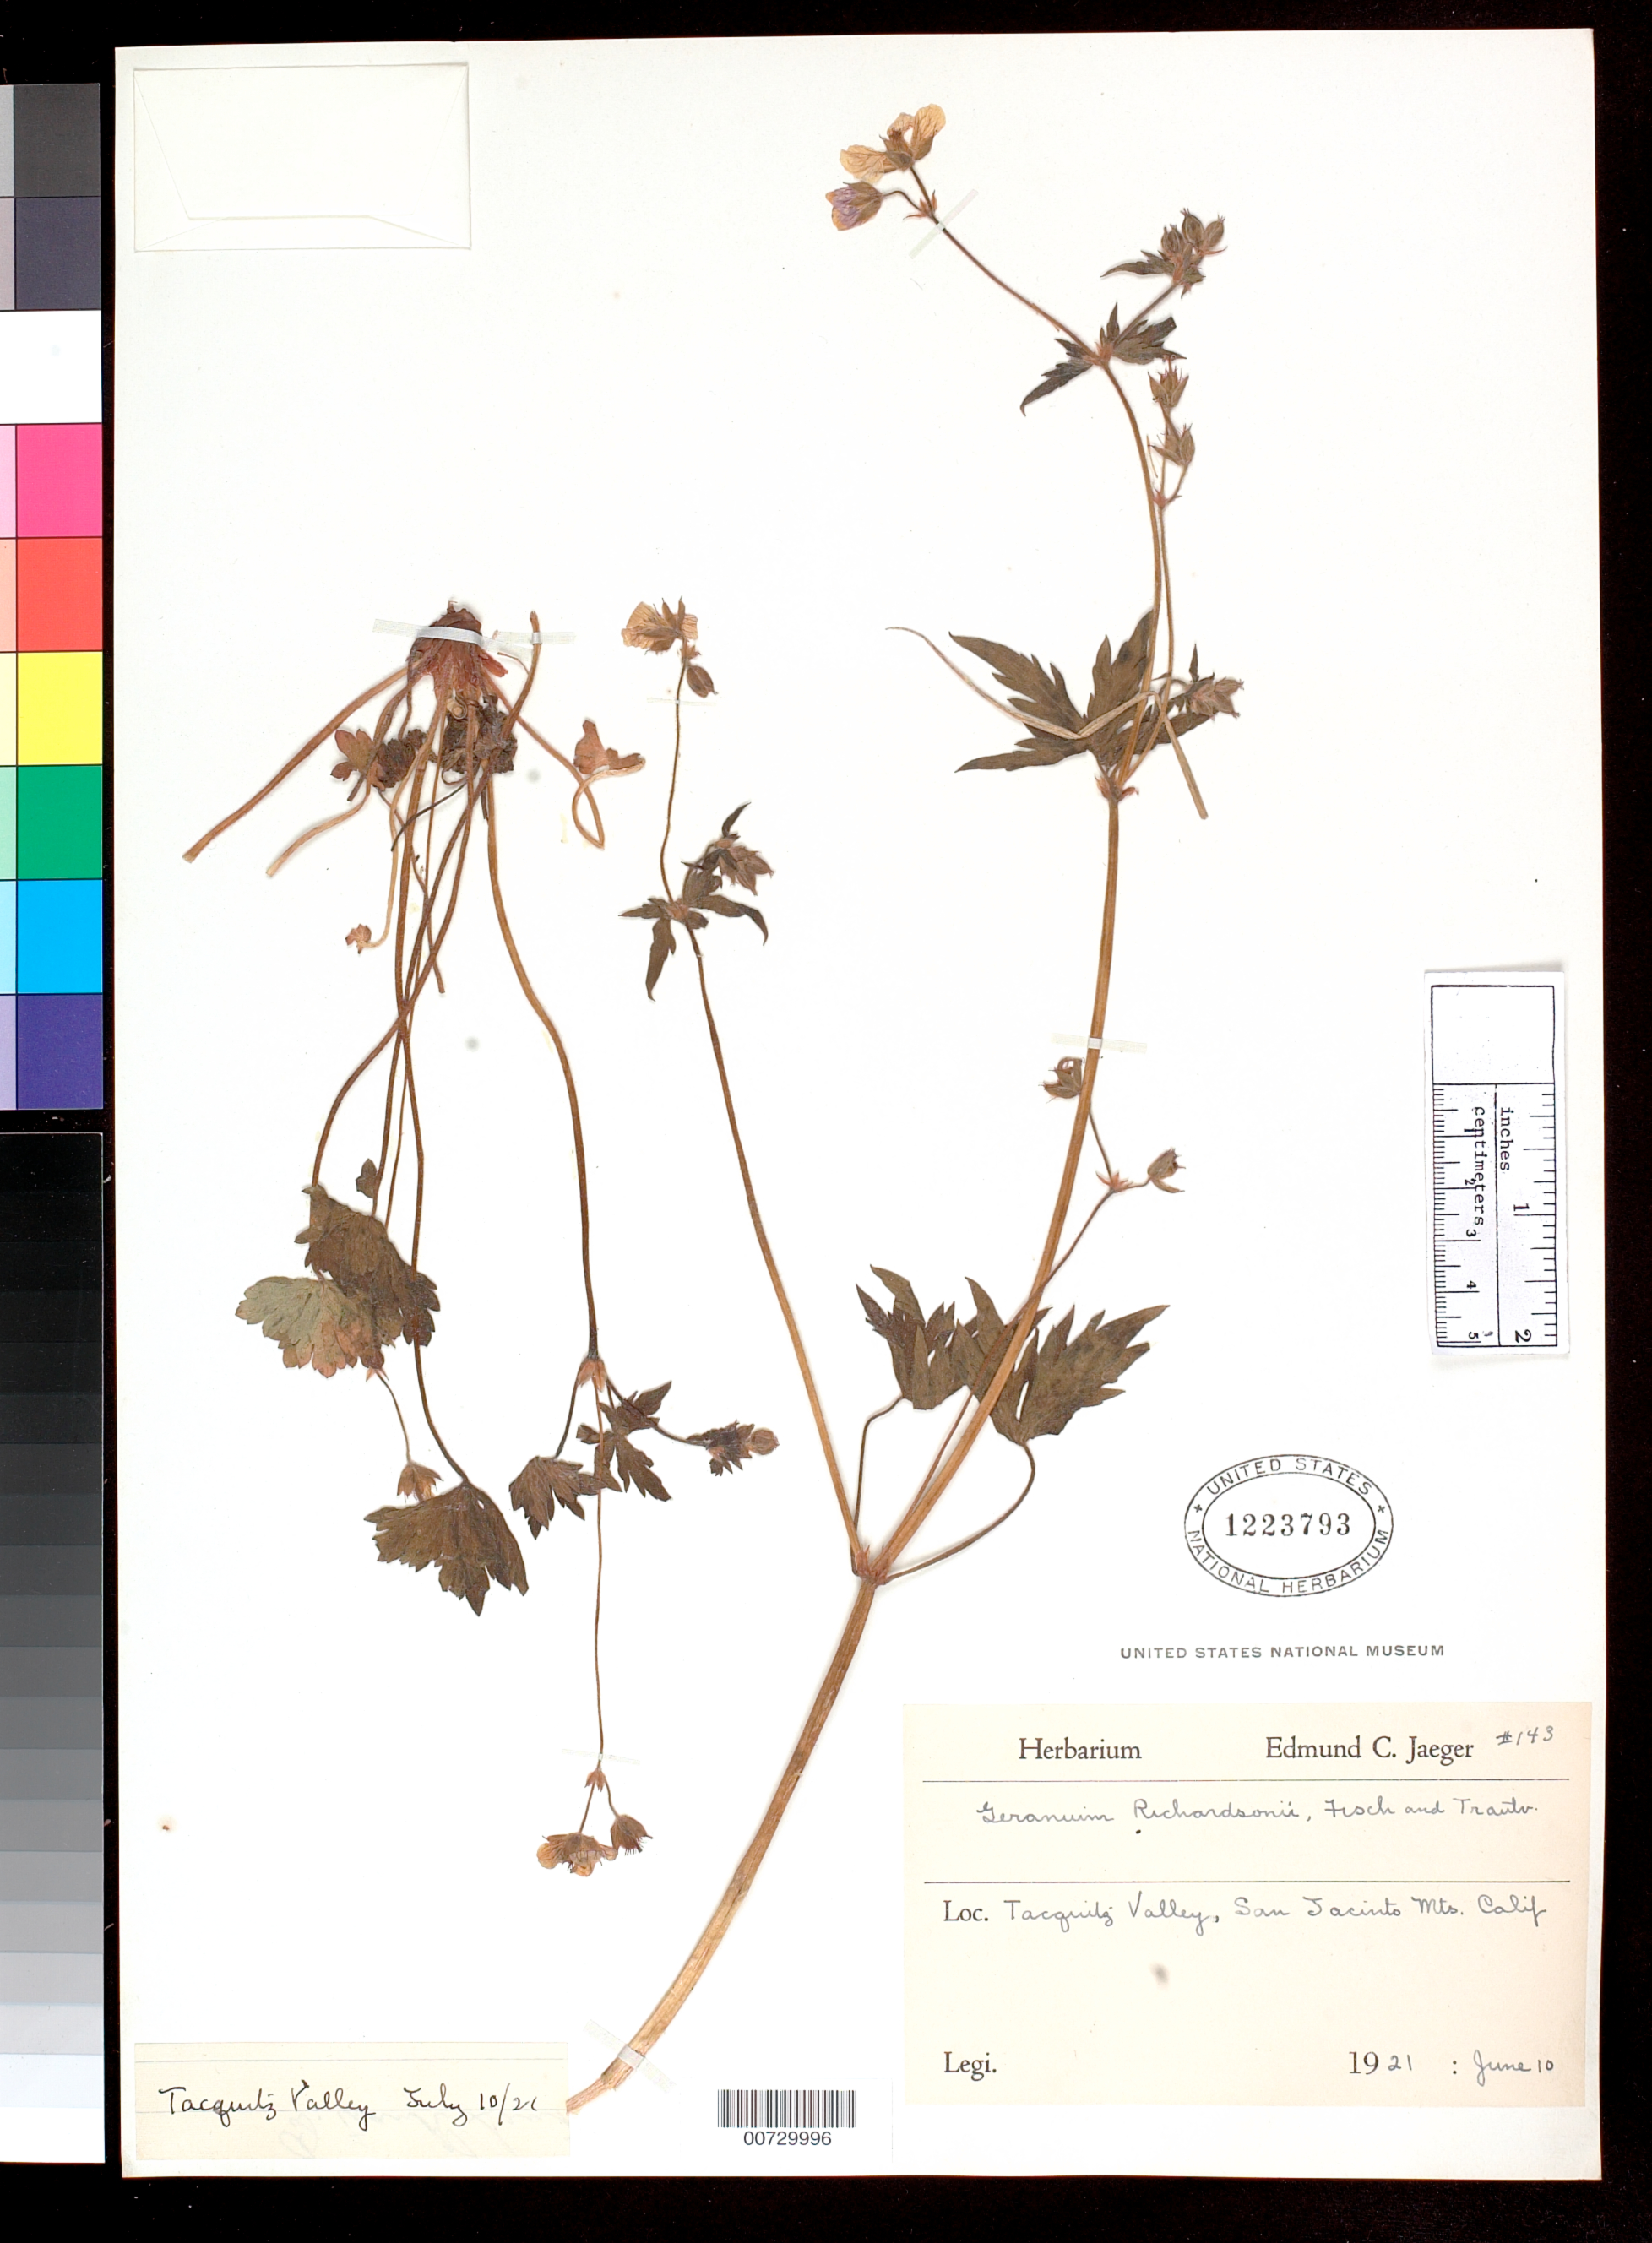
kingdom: Plantae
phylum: Tracheophyta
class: Magnoliopsida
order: Geraniales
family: Geraniaceae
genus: Geranium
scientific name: Geranium richardsonii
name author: Fisch. & Trautv.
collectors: E. Jaeger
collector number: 143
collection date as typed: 10 Jun 1921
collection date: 1921-06-10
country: United States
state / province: California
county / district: Riverside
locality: Tahquitz Valley, San Jacinto Mts.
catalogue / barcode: US 1223793